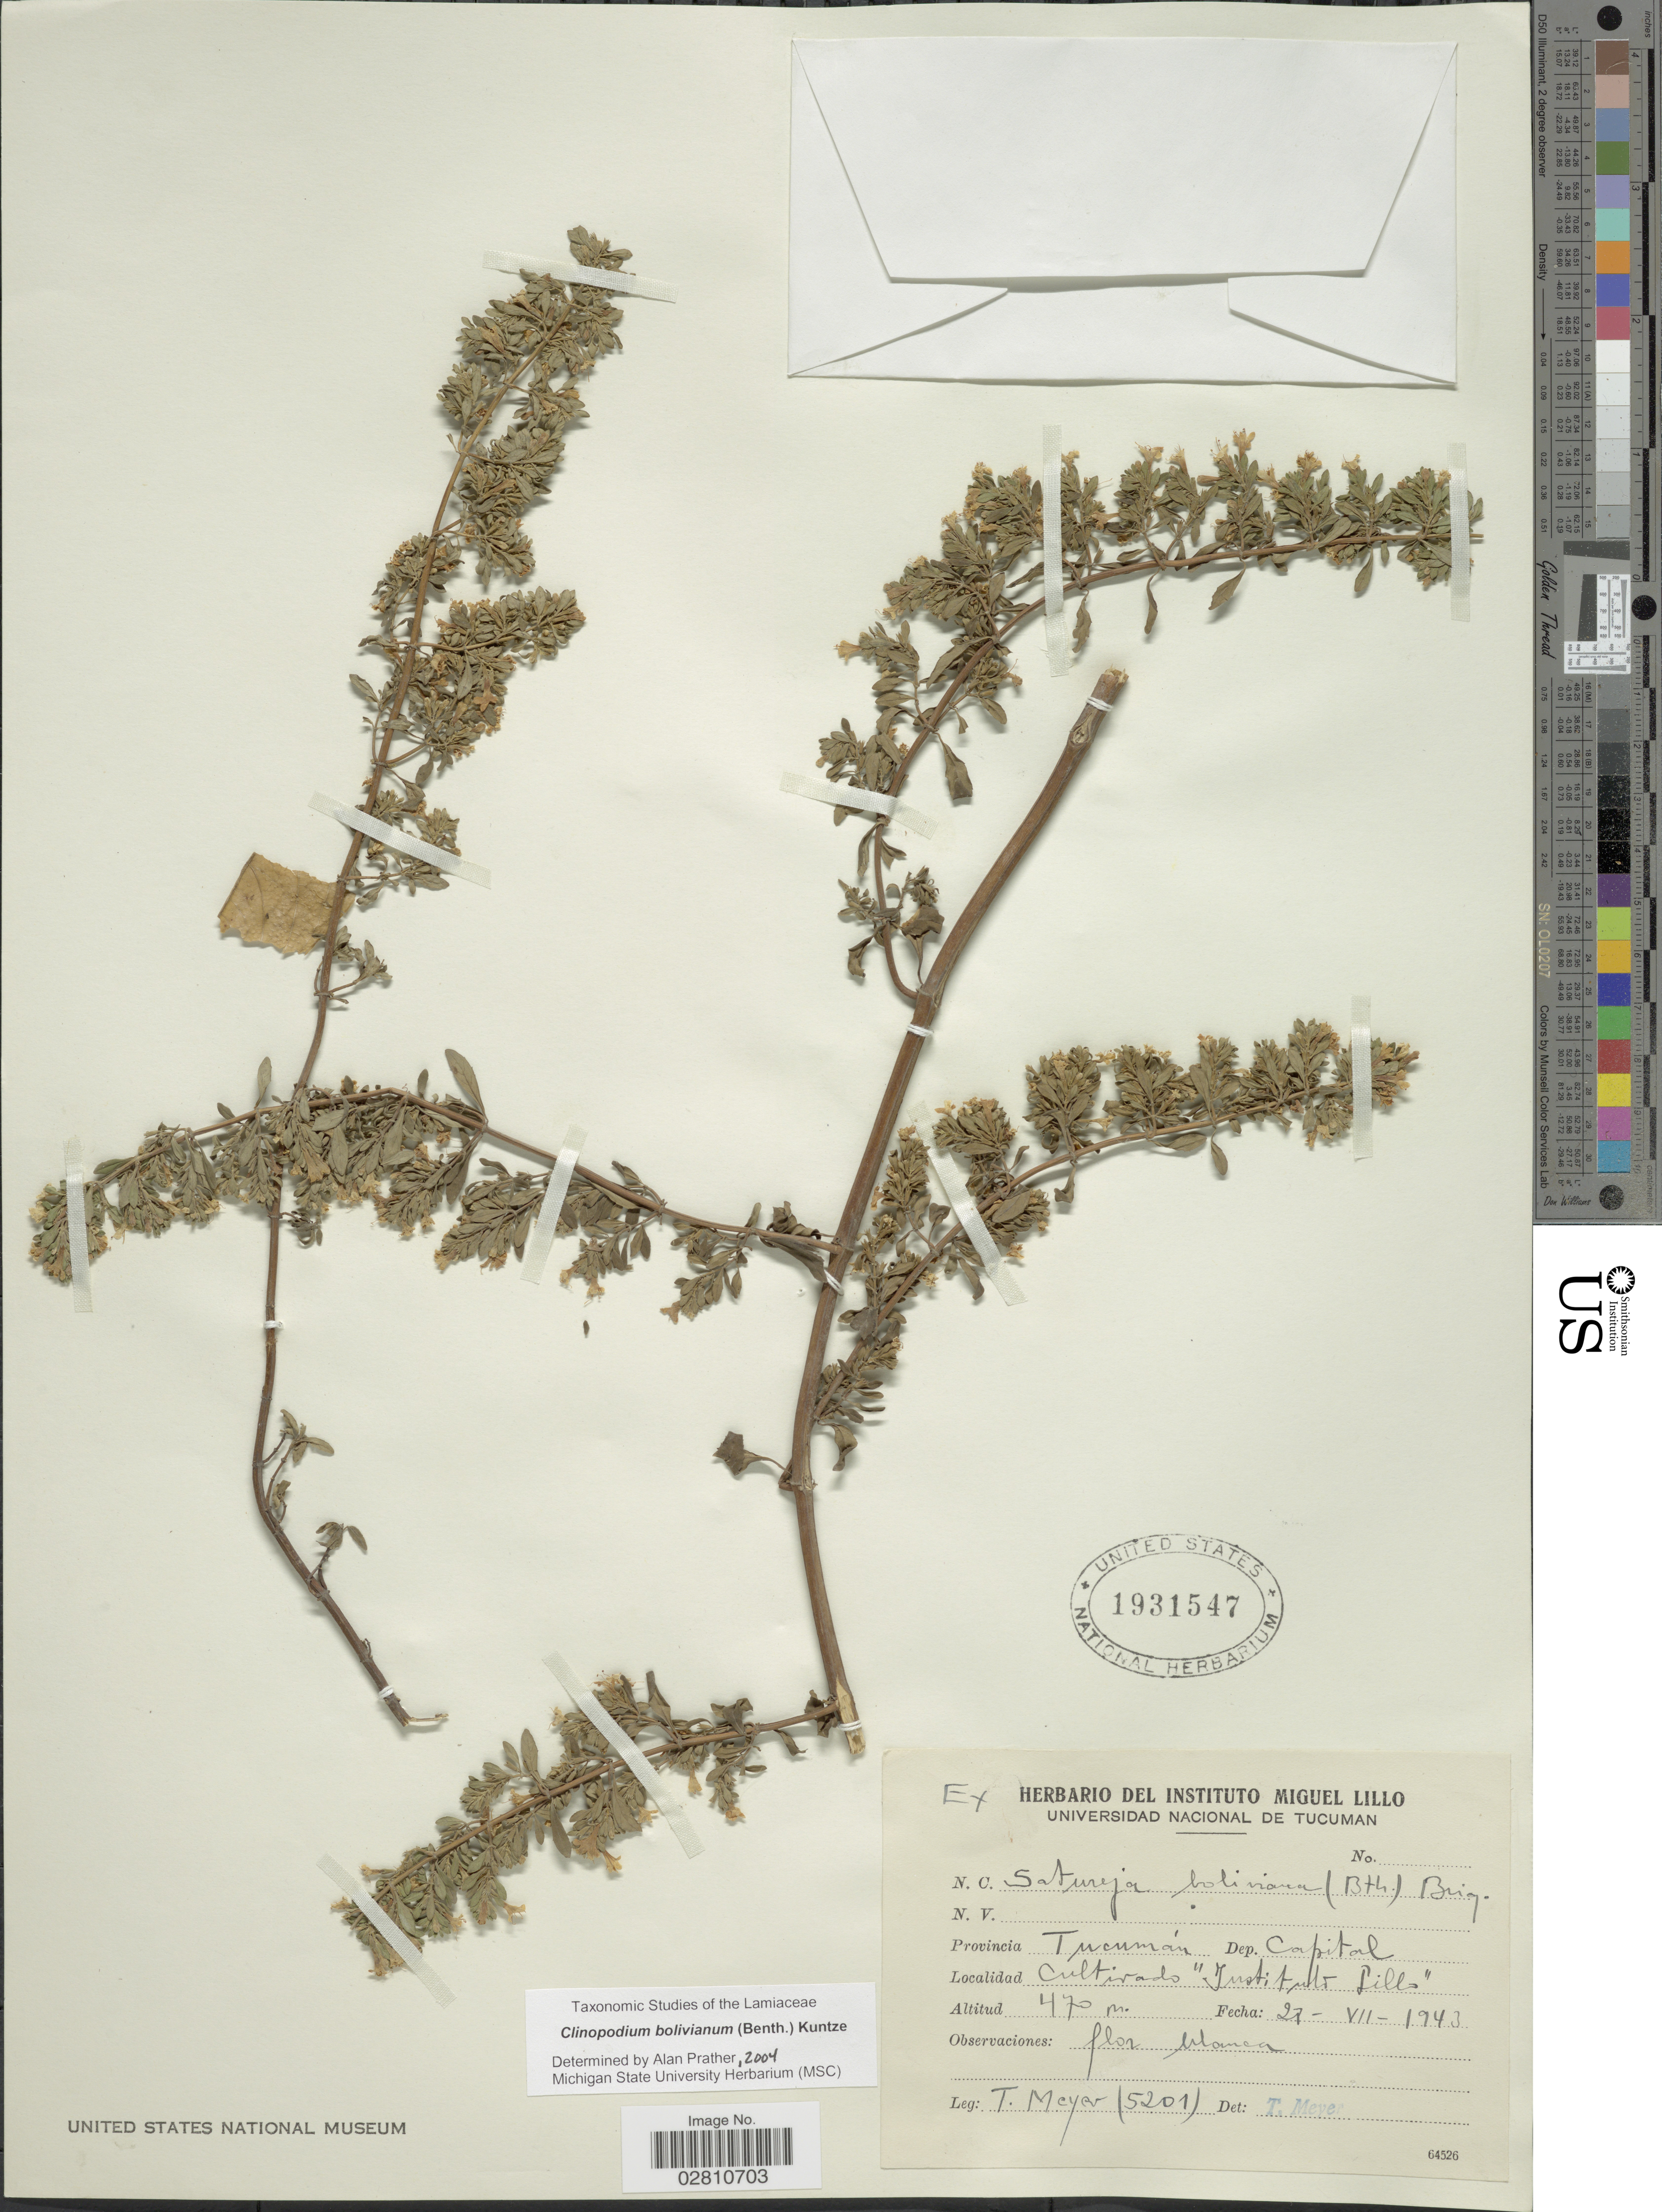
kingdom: Plantae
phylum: Tracheophyta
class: Magnoliopsida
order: Lamiales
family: Lamiaceae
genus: Clinopodium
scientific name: Clinopodium bolivianum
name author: (Benth.) Kuntze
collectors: T. Meyer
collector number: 5201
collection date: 1943-07-27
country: Argentina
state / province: Tucuman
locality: Provincia Tucuman, Dep. Capital, Cultivado "Instituto Lillo."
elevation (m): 470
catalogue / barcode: US 1931547